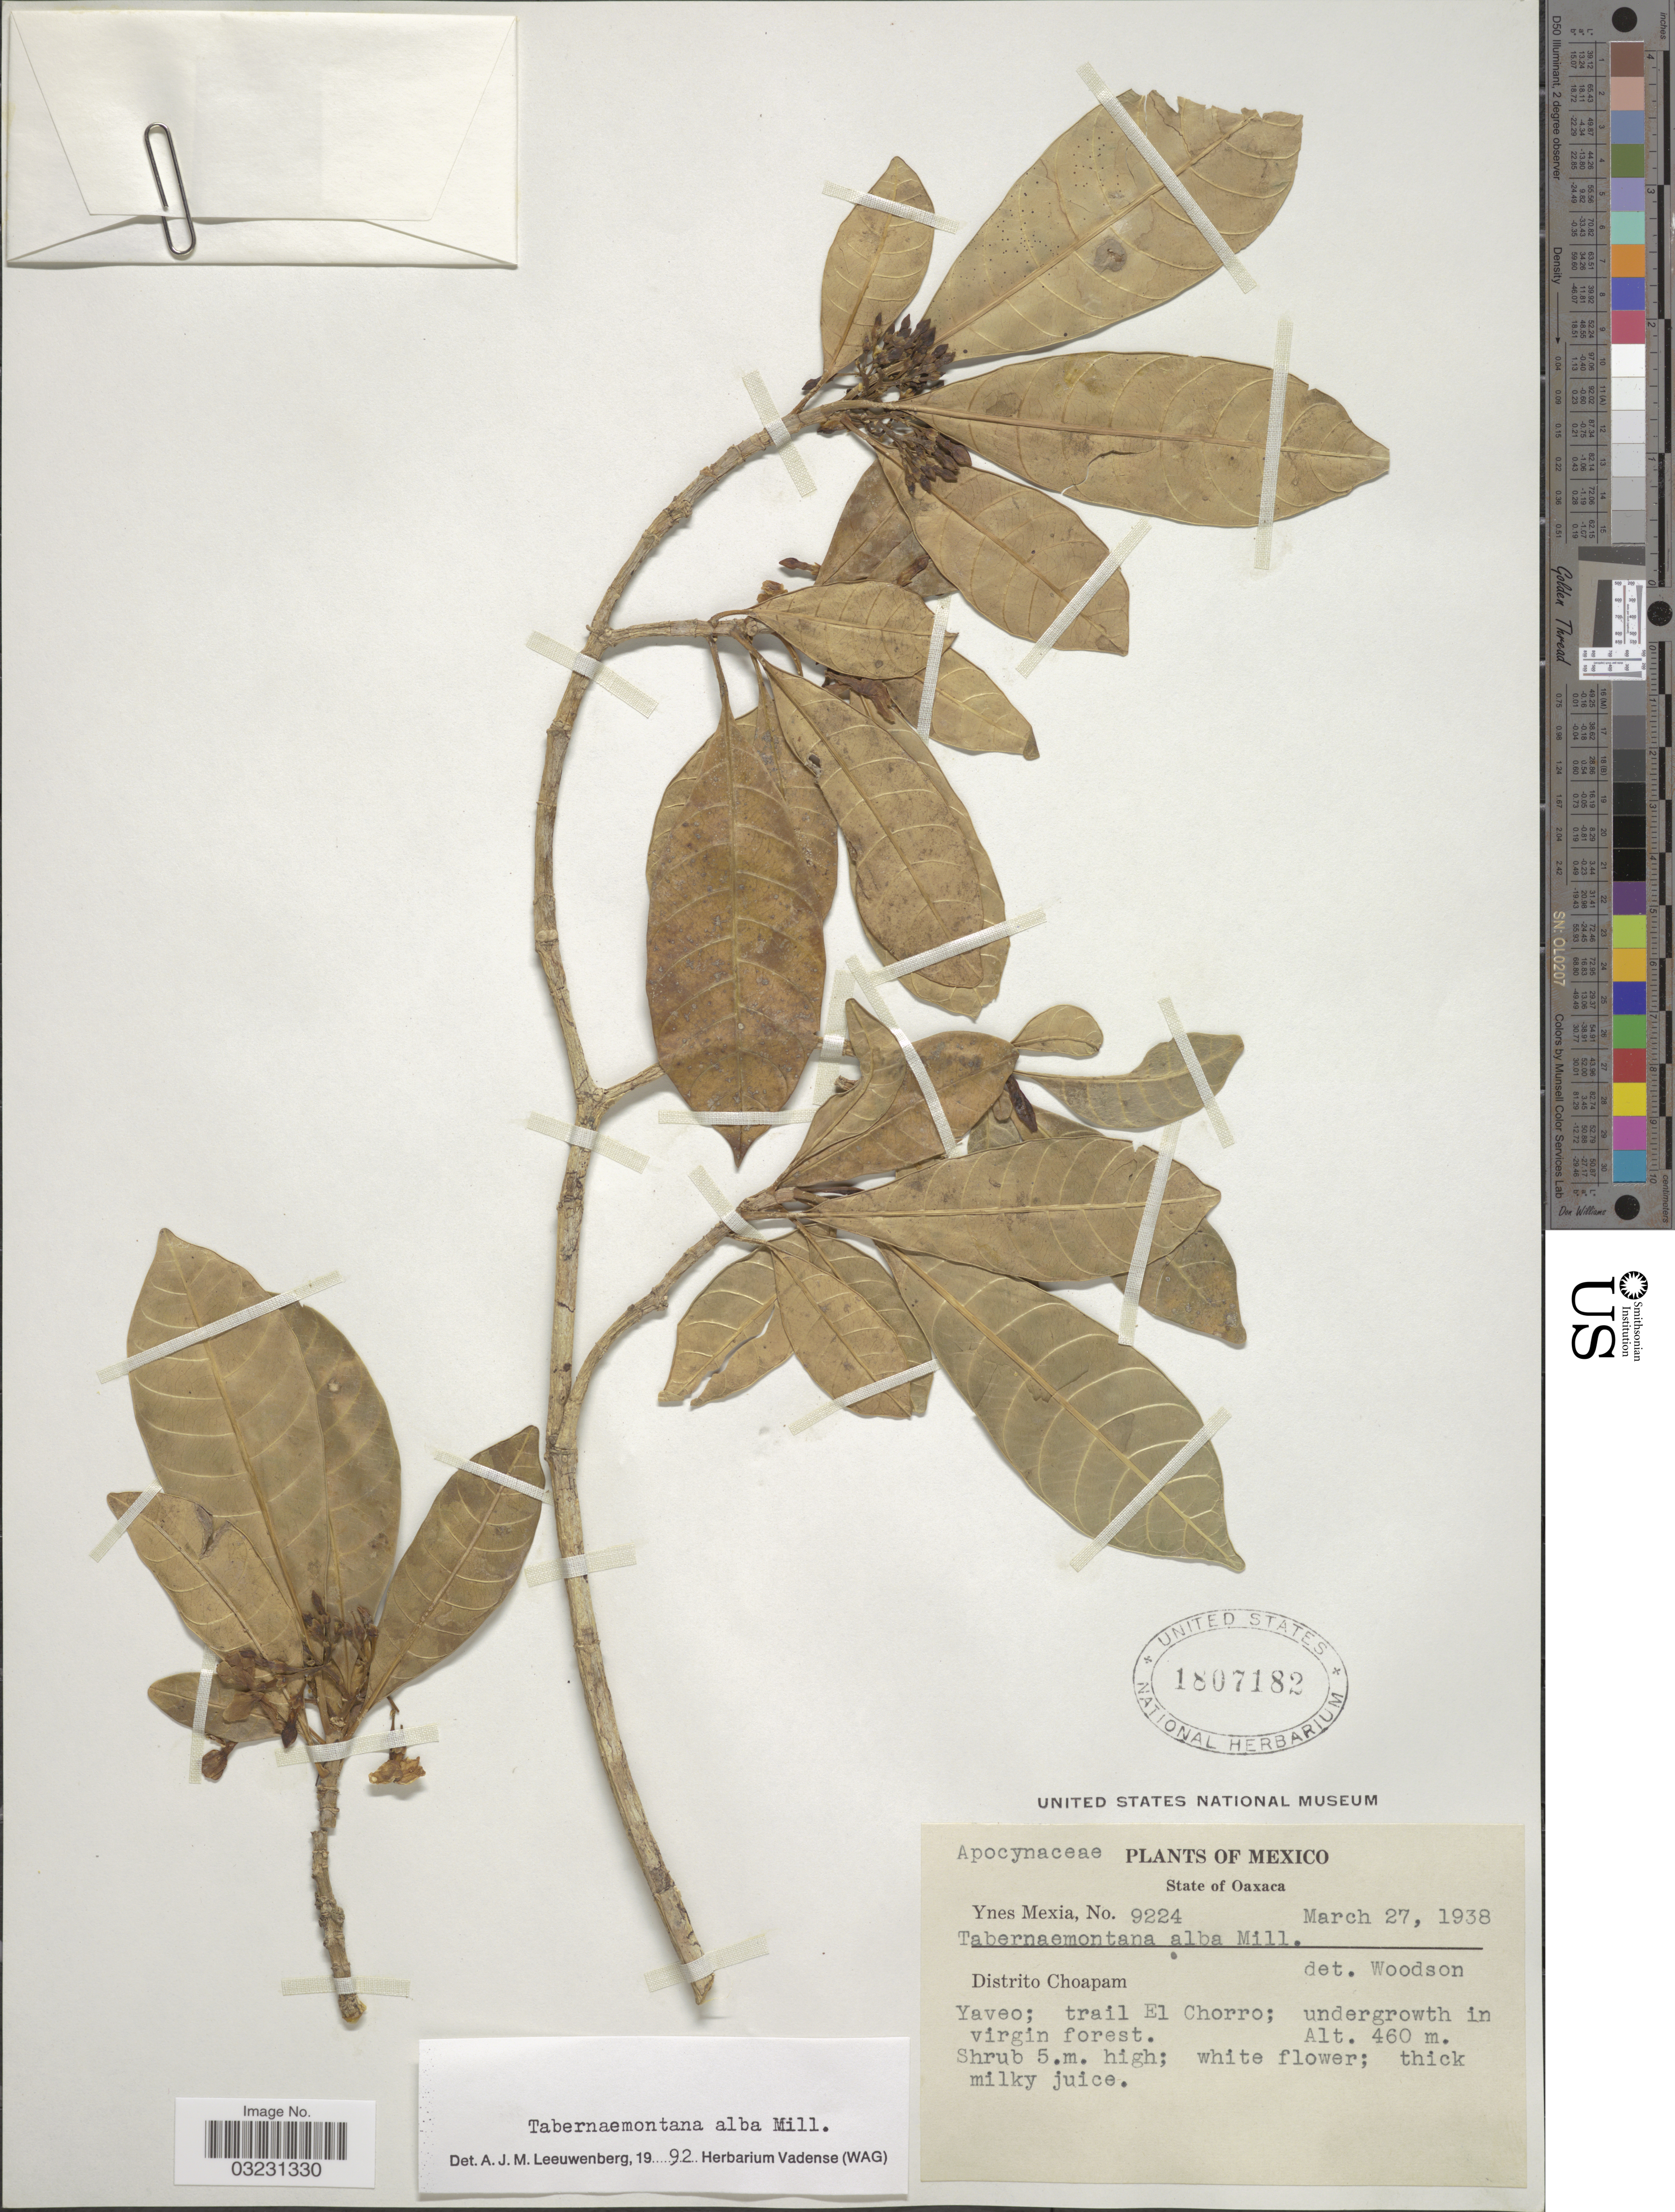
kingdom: Plantae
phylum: Tracheophyta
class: Magnoliopsida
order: Gentianales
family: Apocynaceae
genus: Tabernaemontana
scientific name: Tabernaemontana alba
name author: Mill.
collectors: Y. Mexia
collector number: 9224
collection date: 1938-03-27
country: Mexico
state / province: Oaxaca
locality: Distrito Choapam, Yaveo; trail El Chorro.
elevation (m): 460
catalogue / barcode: US 1807182